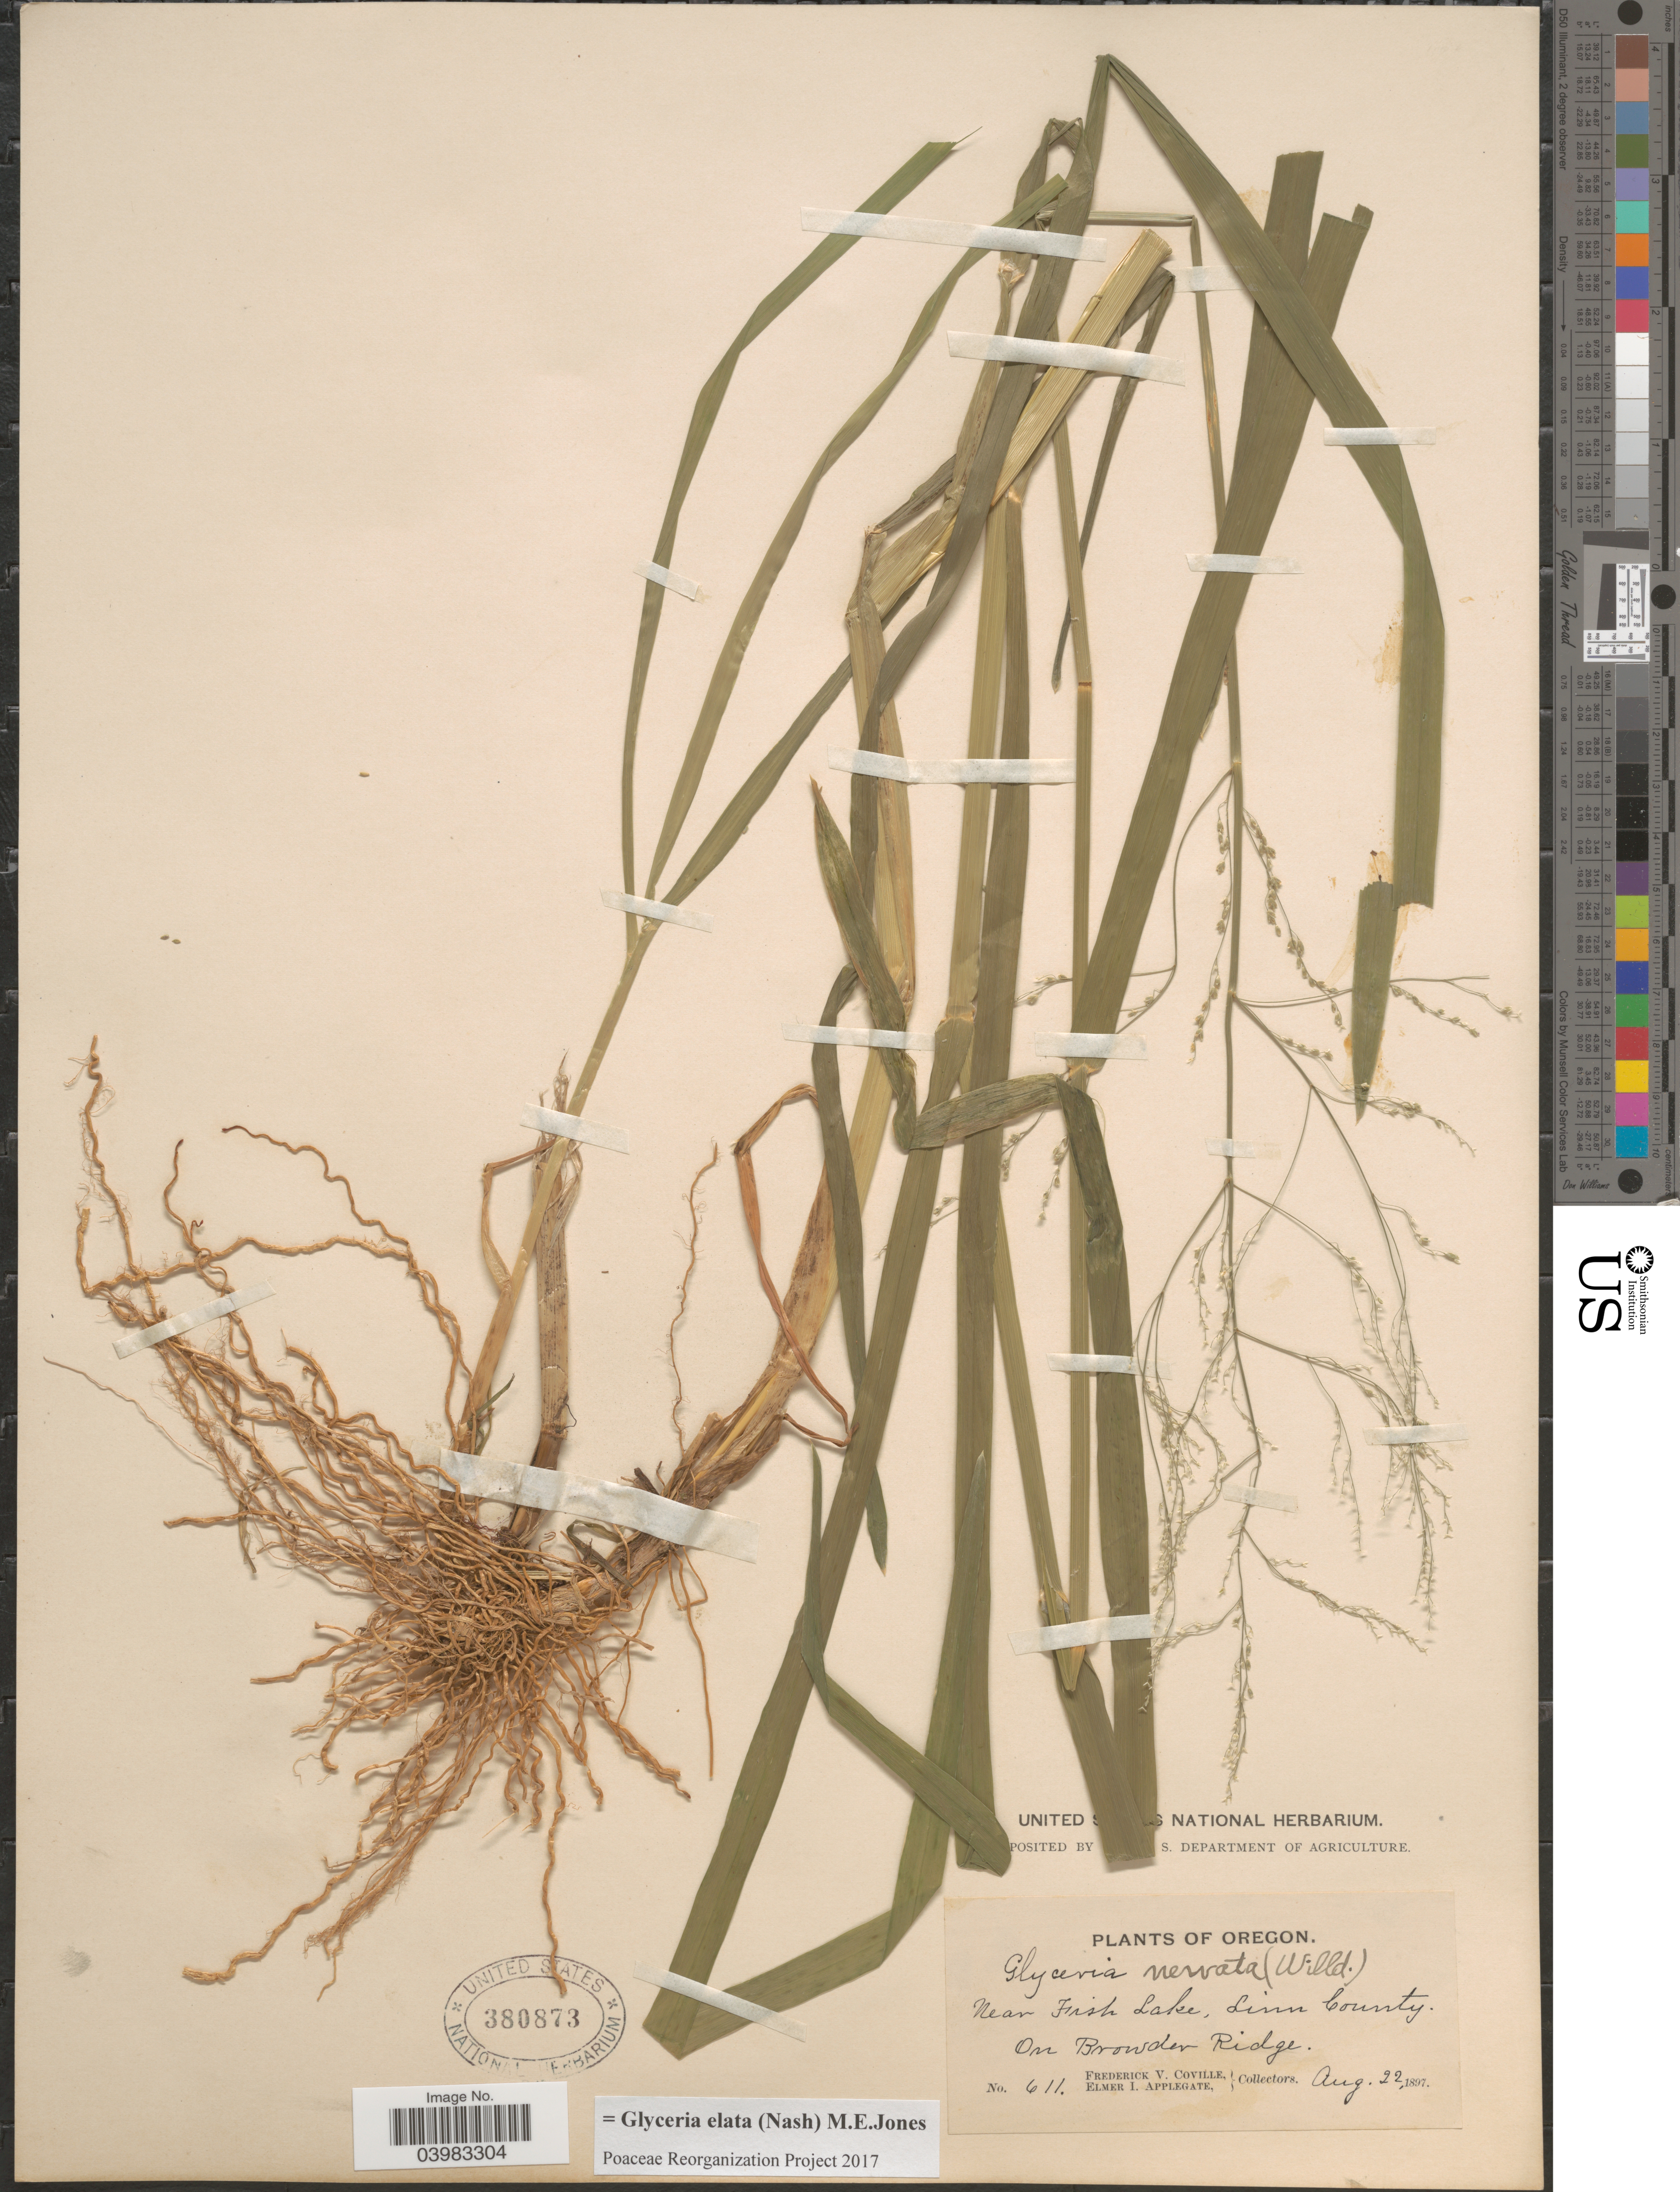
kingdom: Plantae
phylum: Tracheophyta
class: Liliopsida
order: Poales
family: Poaceae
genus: Glyceria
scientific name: Glyceria elata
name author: (Nash) M.E. Jones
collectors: F. V. Coville & E. I. Applegate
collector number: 611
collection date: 1897-08-22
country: United States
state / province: Oregon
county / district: Linn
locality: Near Fish Lake, Linn County. On Browder Ridge.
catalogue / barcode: US 380873